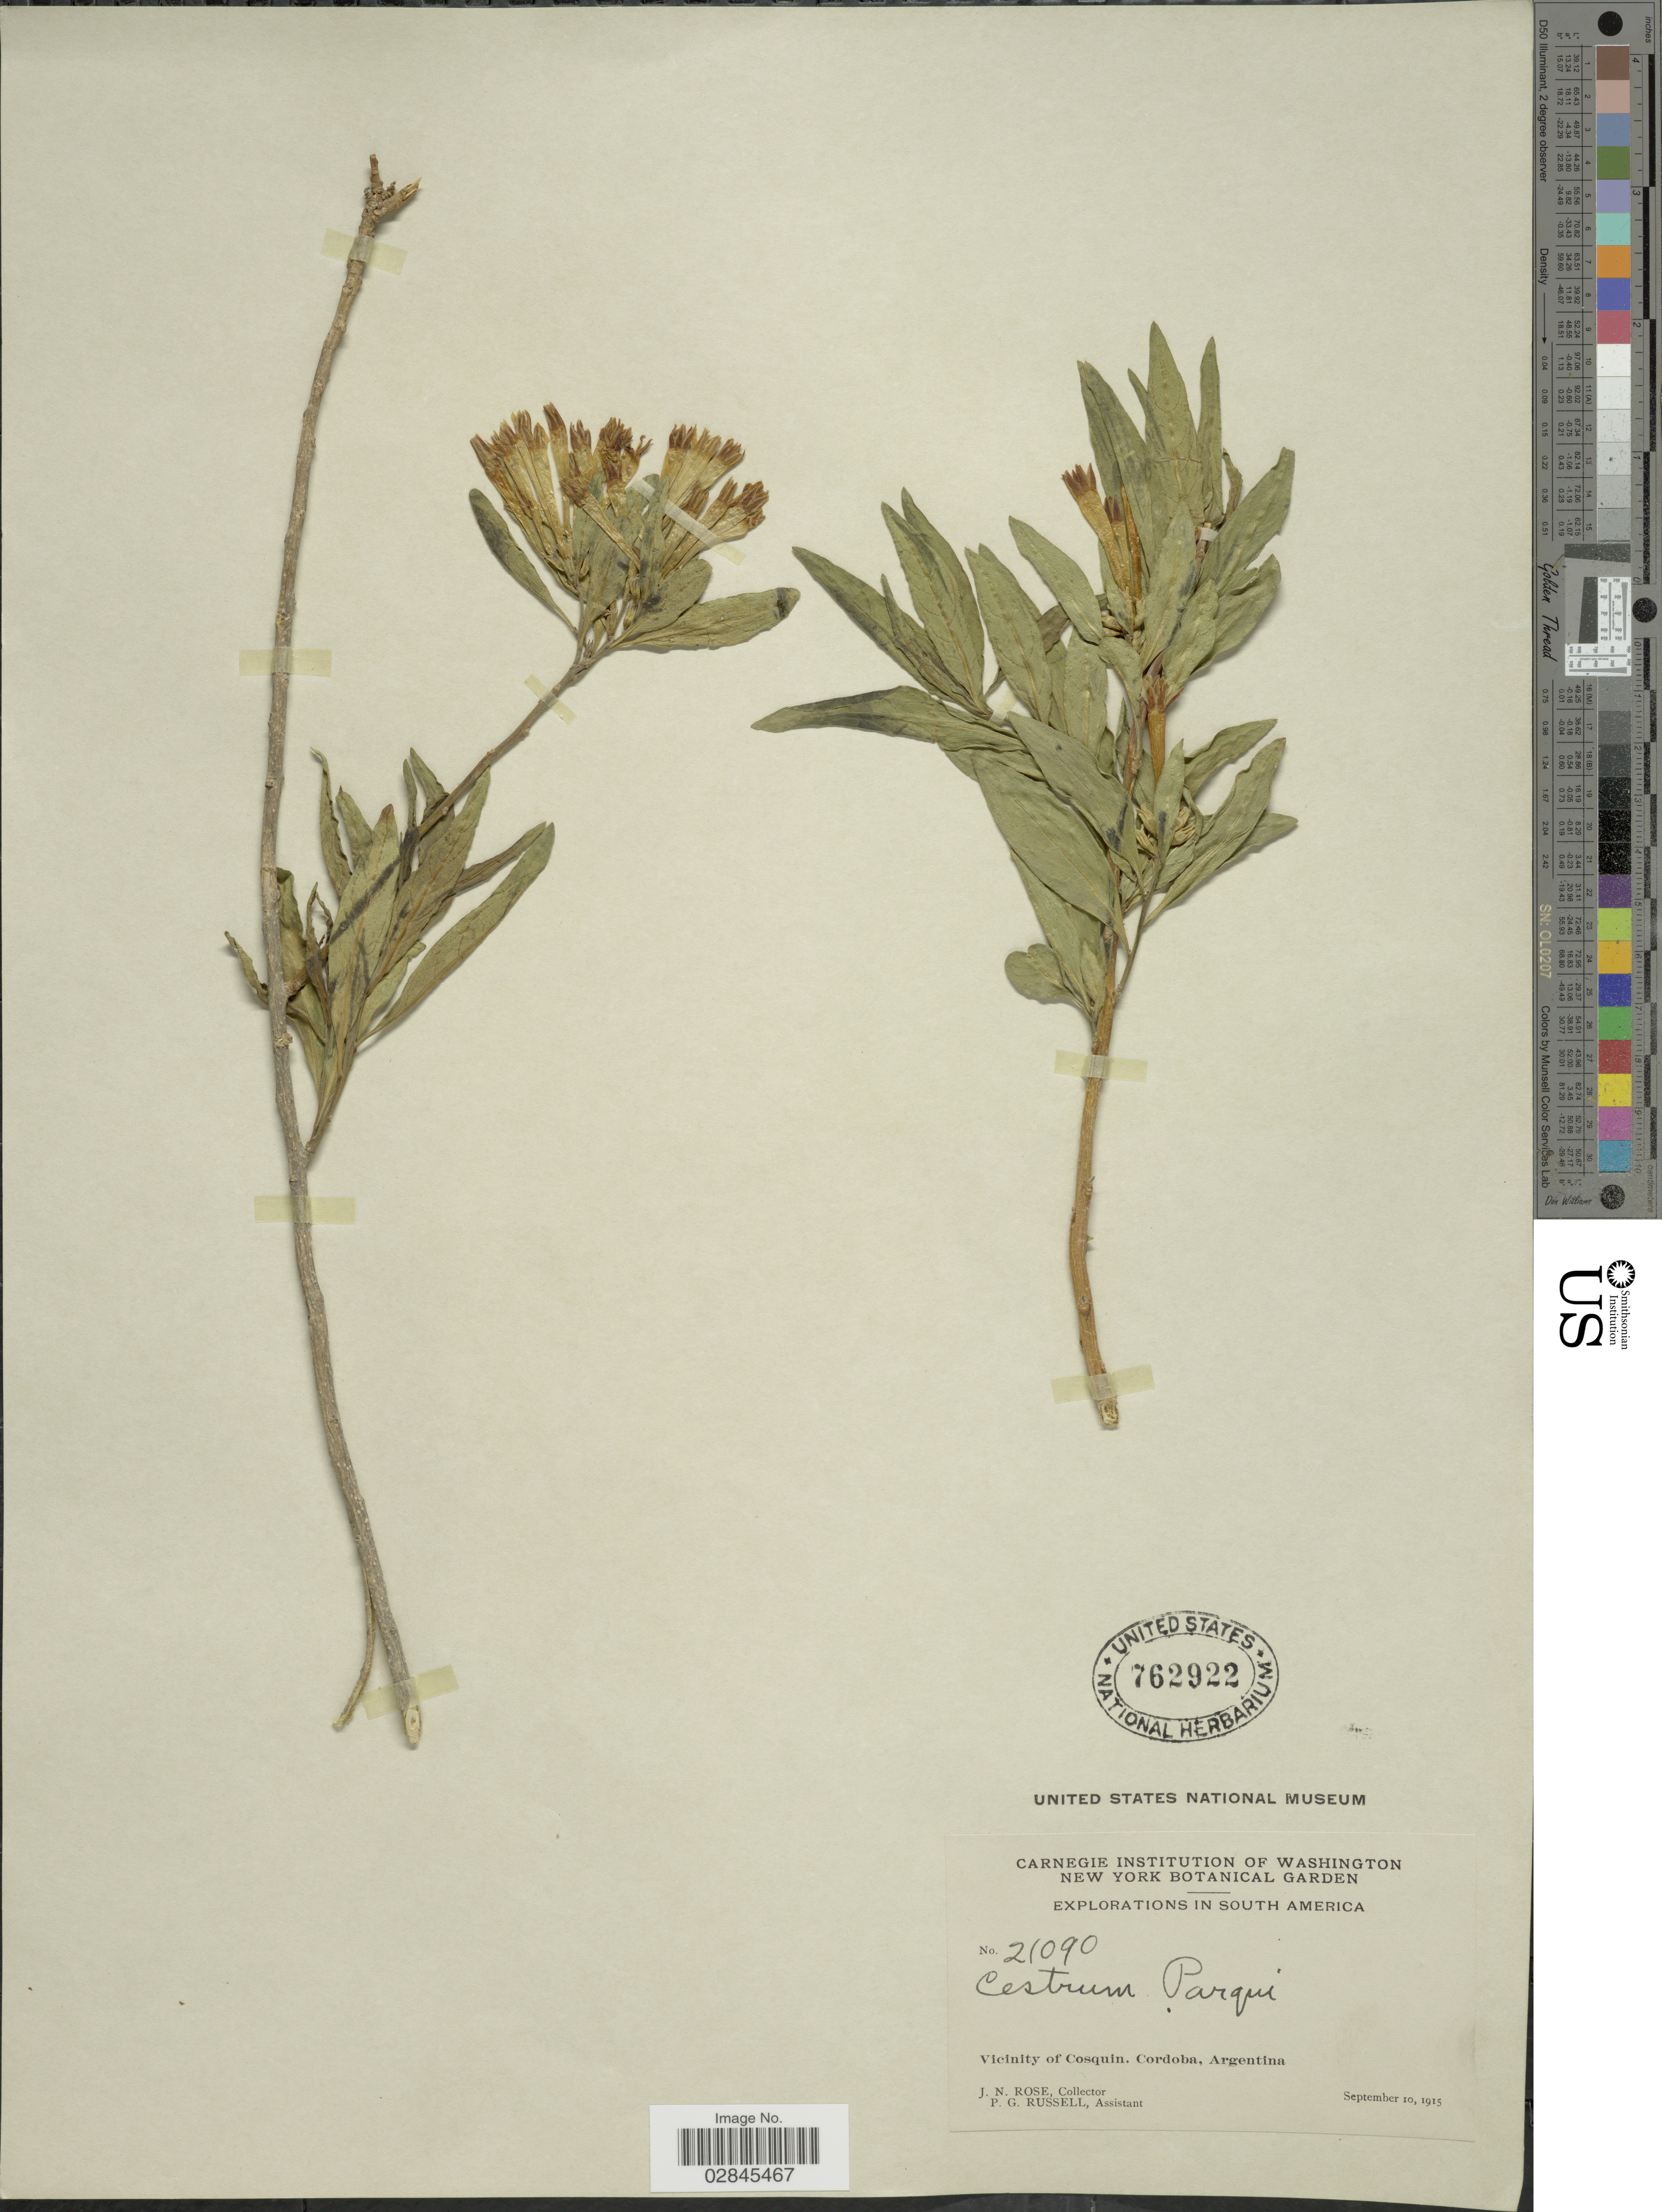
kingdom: Plantae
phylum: Tracheophyta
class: Magnoliopsida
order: Solanales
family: Solanaceae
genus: Cestrum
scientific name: Cestrum parqui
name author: L'Hér.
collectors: J. N. Rose & P. G. Russell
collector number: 21090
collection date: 1915-09-10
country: Argentina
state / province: Cordoba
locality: Vicinity of Cosquin.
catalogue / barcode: US 762922